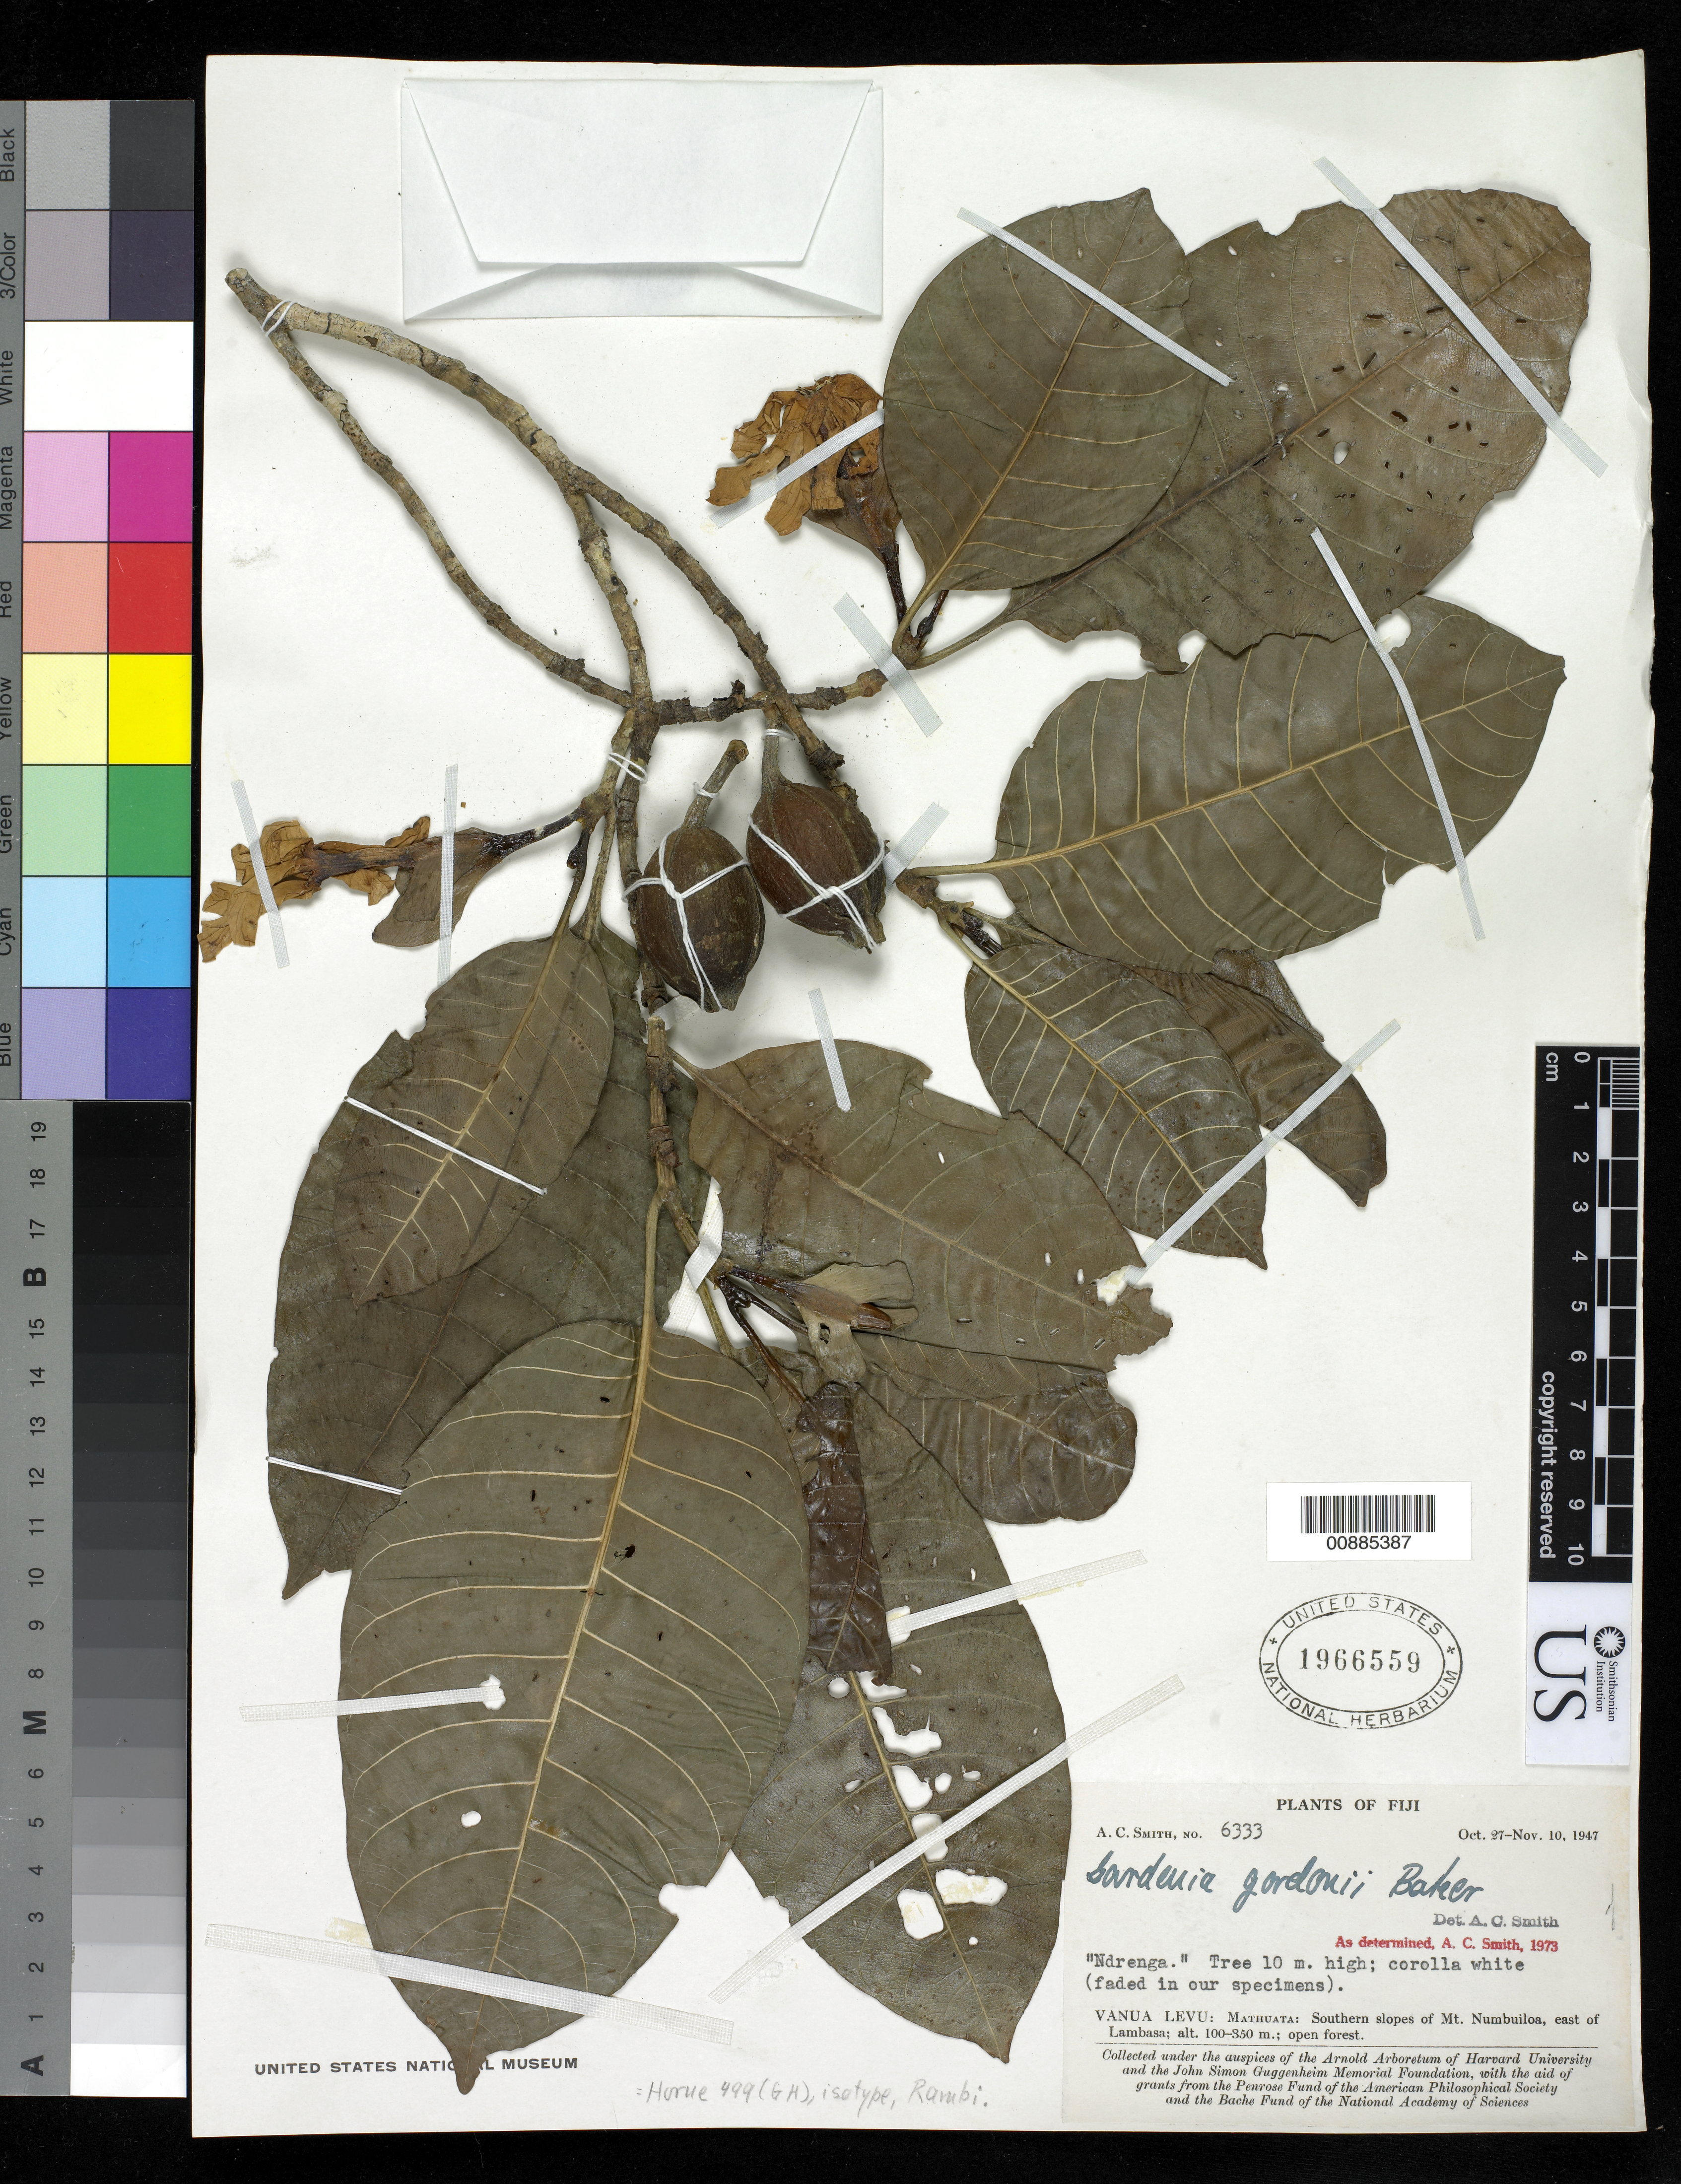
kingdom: Plantae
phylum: Tracheophyta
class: Magnoliopsida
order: Gentianales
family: Rubiaceae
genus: Gardenia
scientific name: Gardenia gordonii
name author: Baker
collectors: C. A. Smith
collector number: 6333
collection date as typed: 27 Oct 1947 to 10 Nov 1947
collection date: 1947-10-27/1947-11-10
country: Fiji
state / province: Northern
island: Macuata-i-wai [Mathuata-i-wai]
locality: Mathuata: Southern slopes of Mt. Numbuiloa, E of Lambasa;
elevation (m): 100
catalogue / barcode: US 1966559